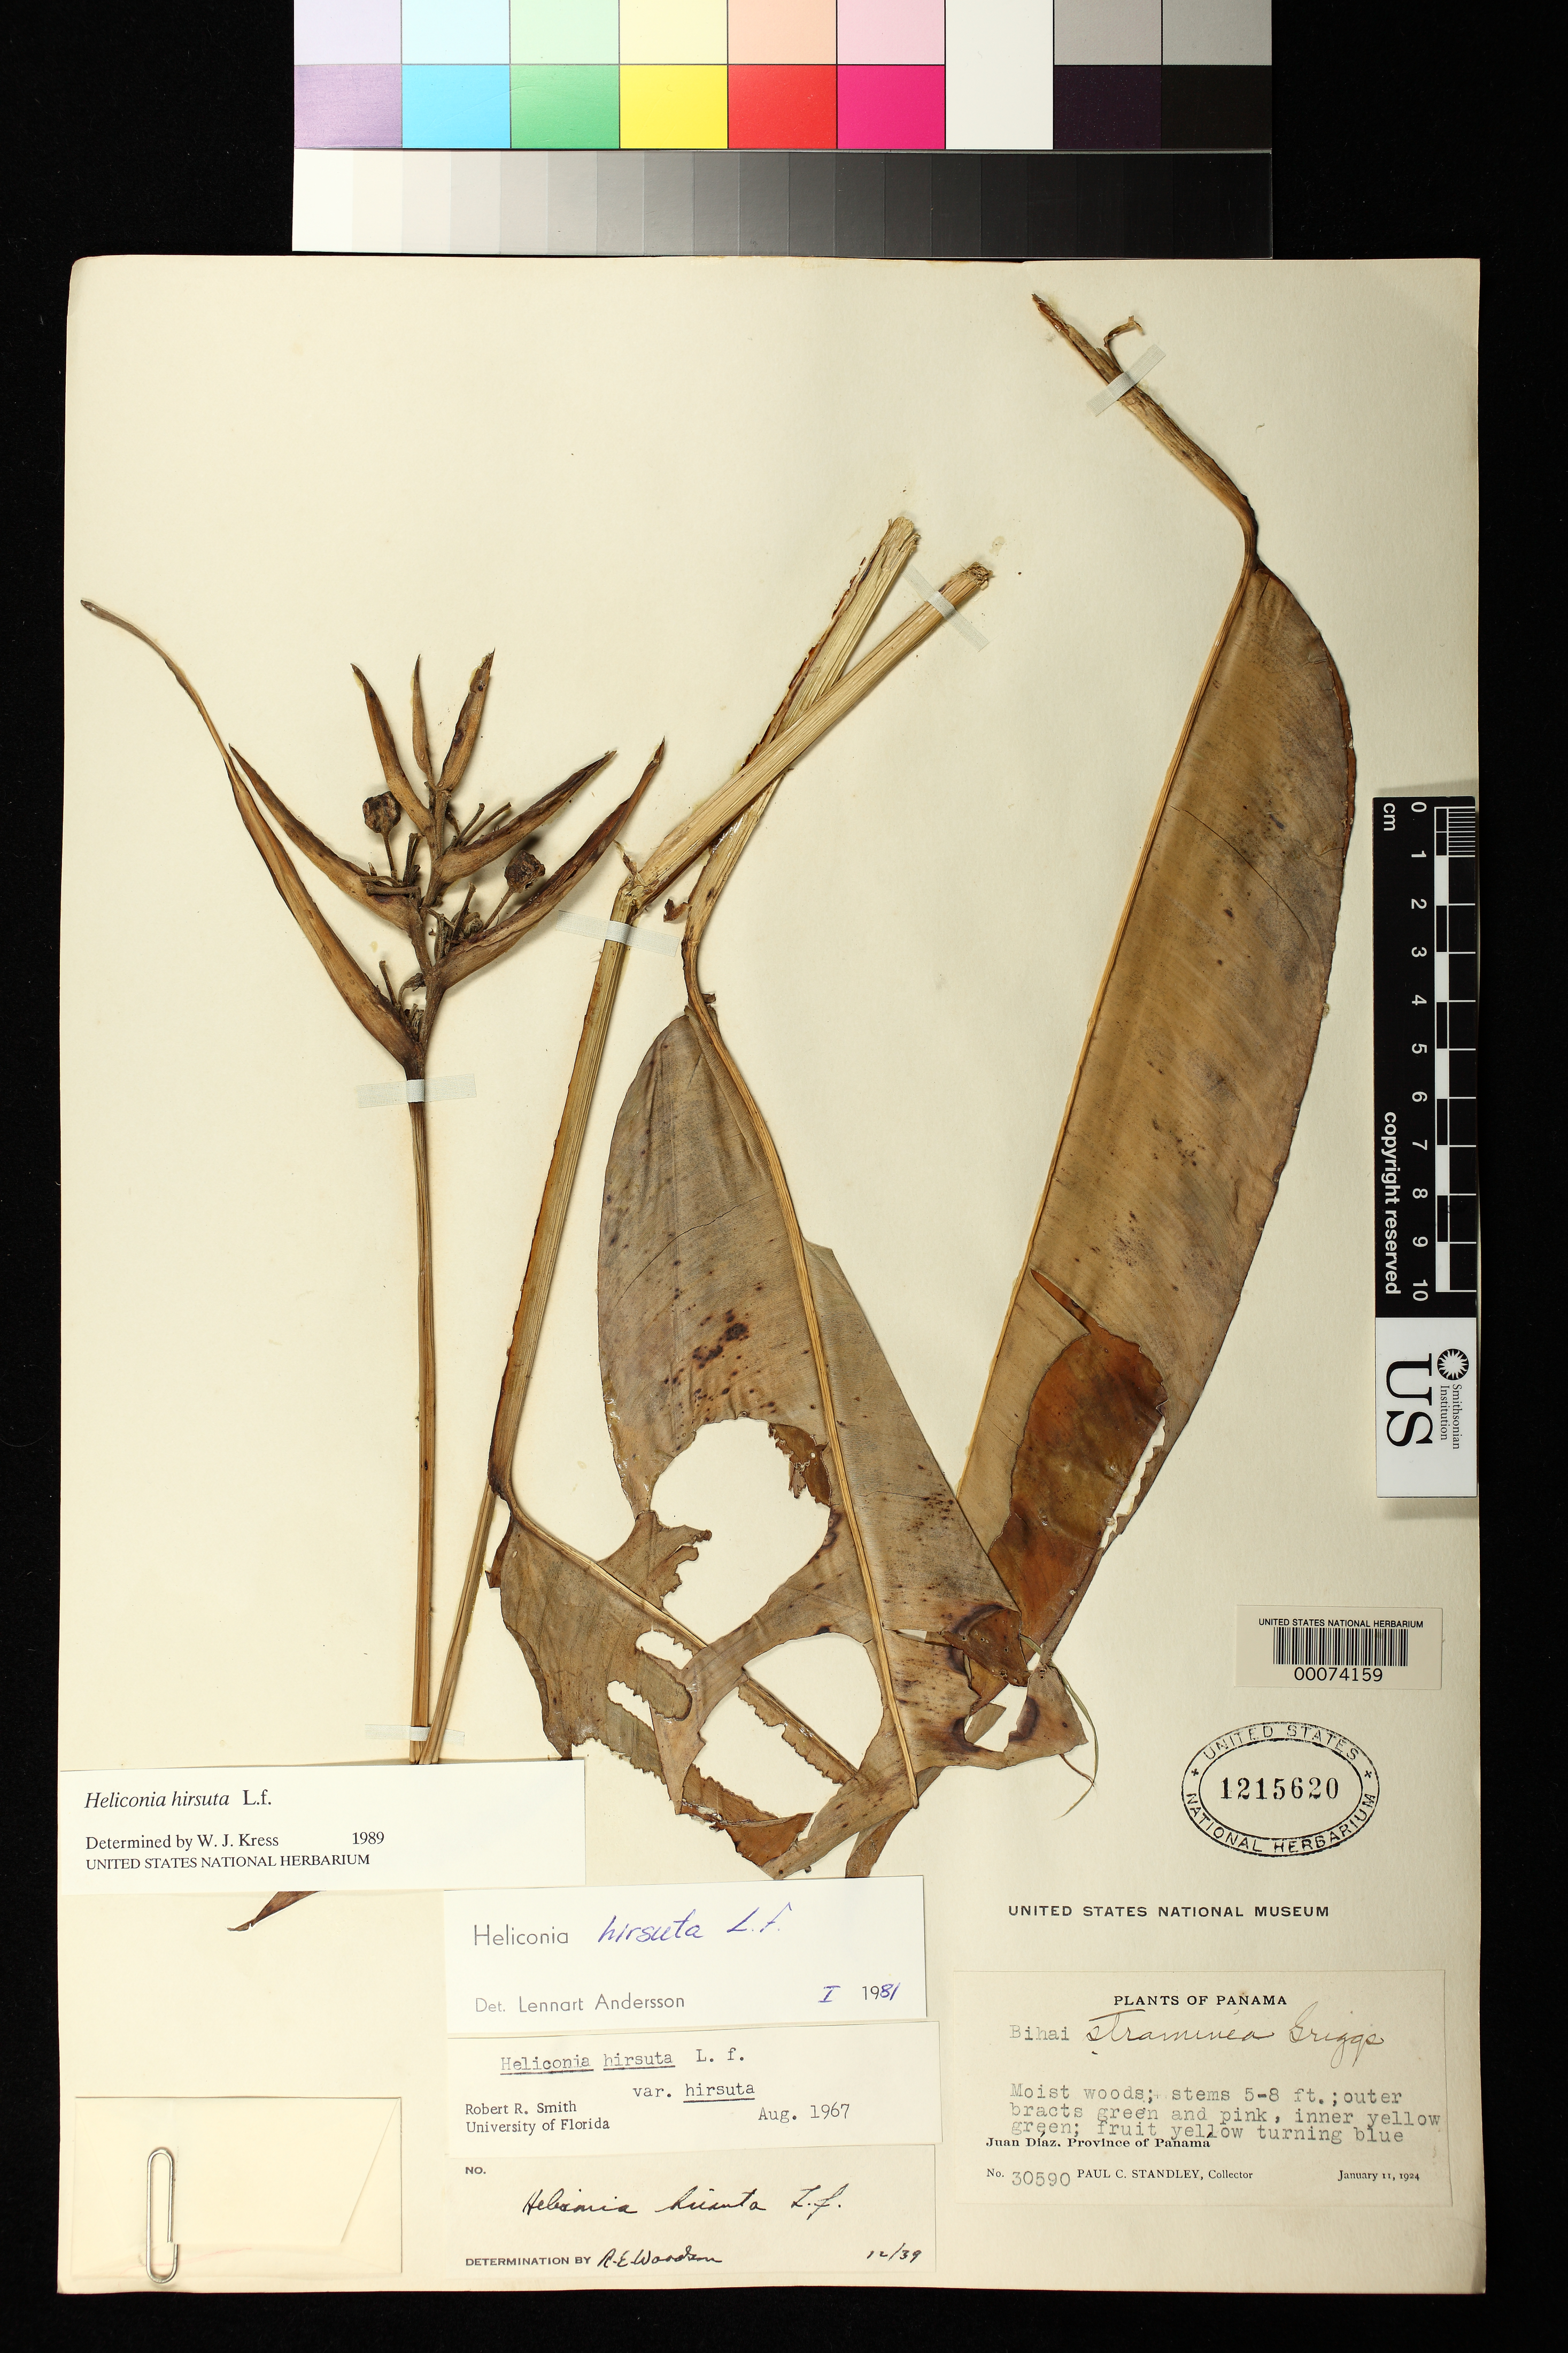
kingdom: Plantae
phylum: Tracheophyta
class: Liliopsida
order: Zingiberales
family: Heliconiaceae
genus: Heliconia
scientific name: Heliconia hirsuta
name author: L. f.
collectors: P. C. Standley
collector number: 30590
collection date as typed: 11 Jan 1924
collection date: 1924-01-11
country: Panama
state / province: Panamá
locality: Juan Diaz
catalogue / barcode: US 1215620